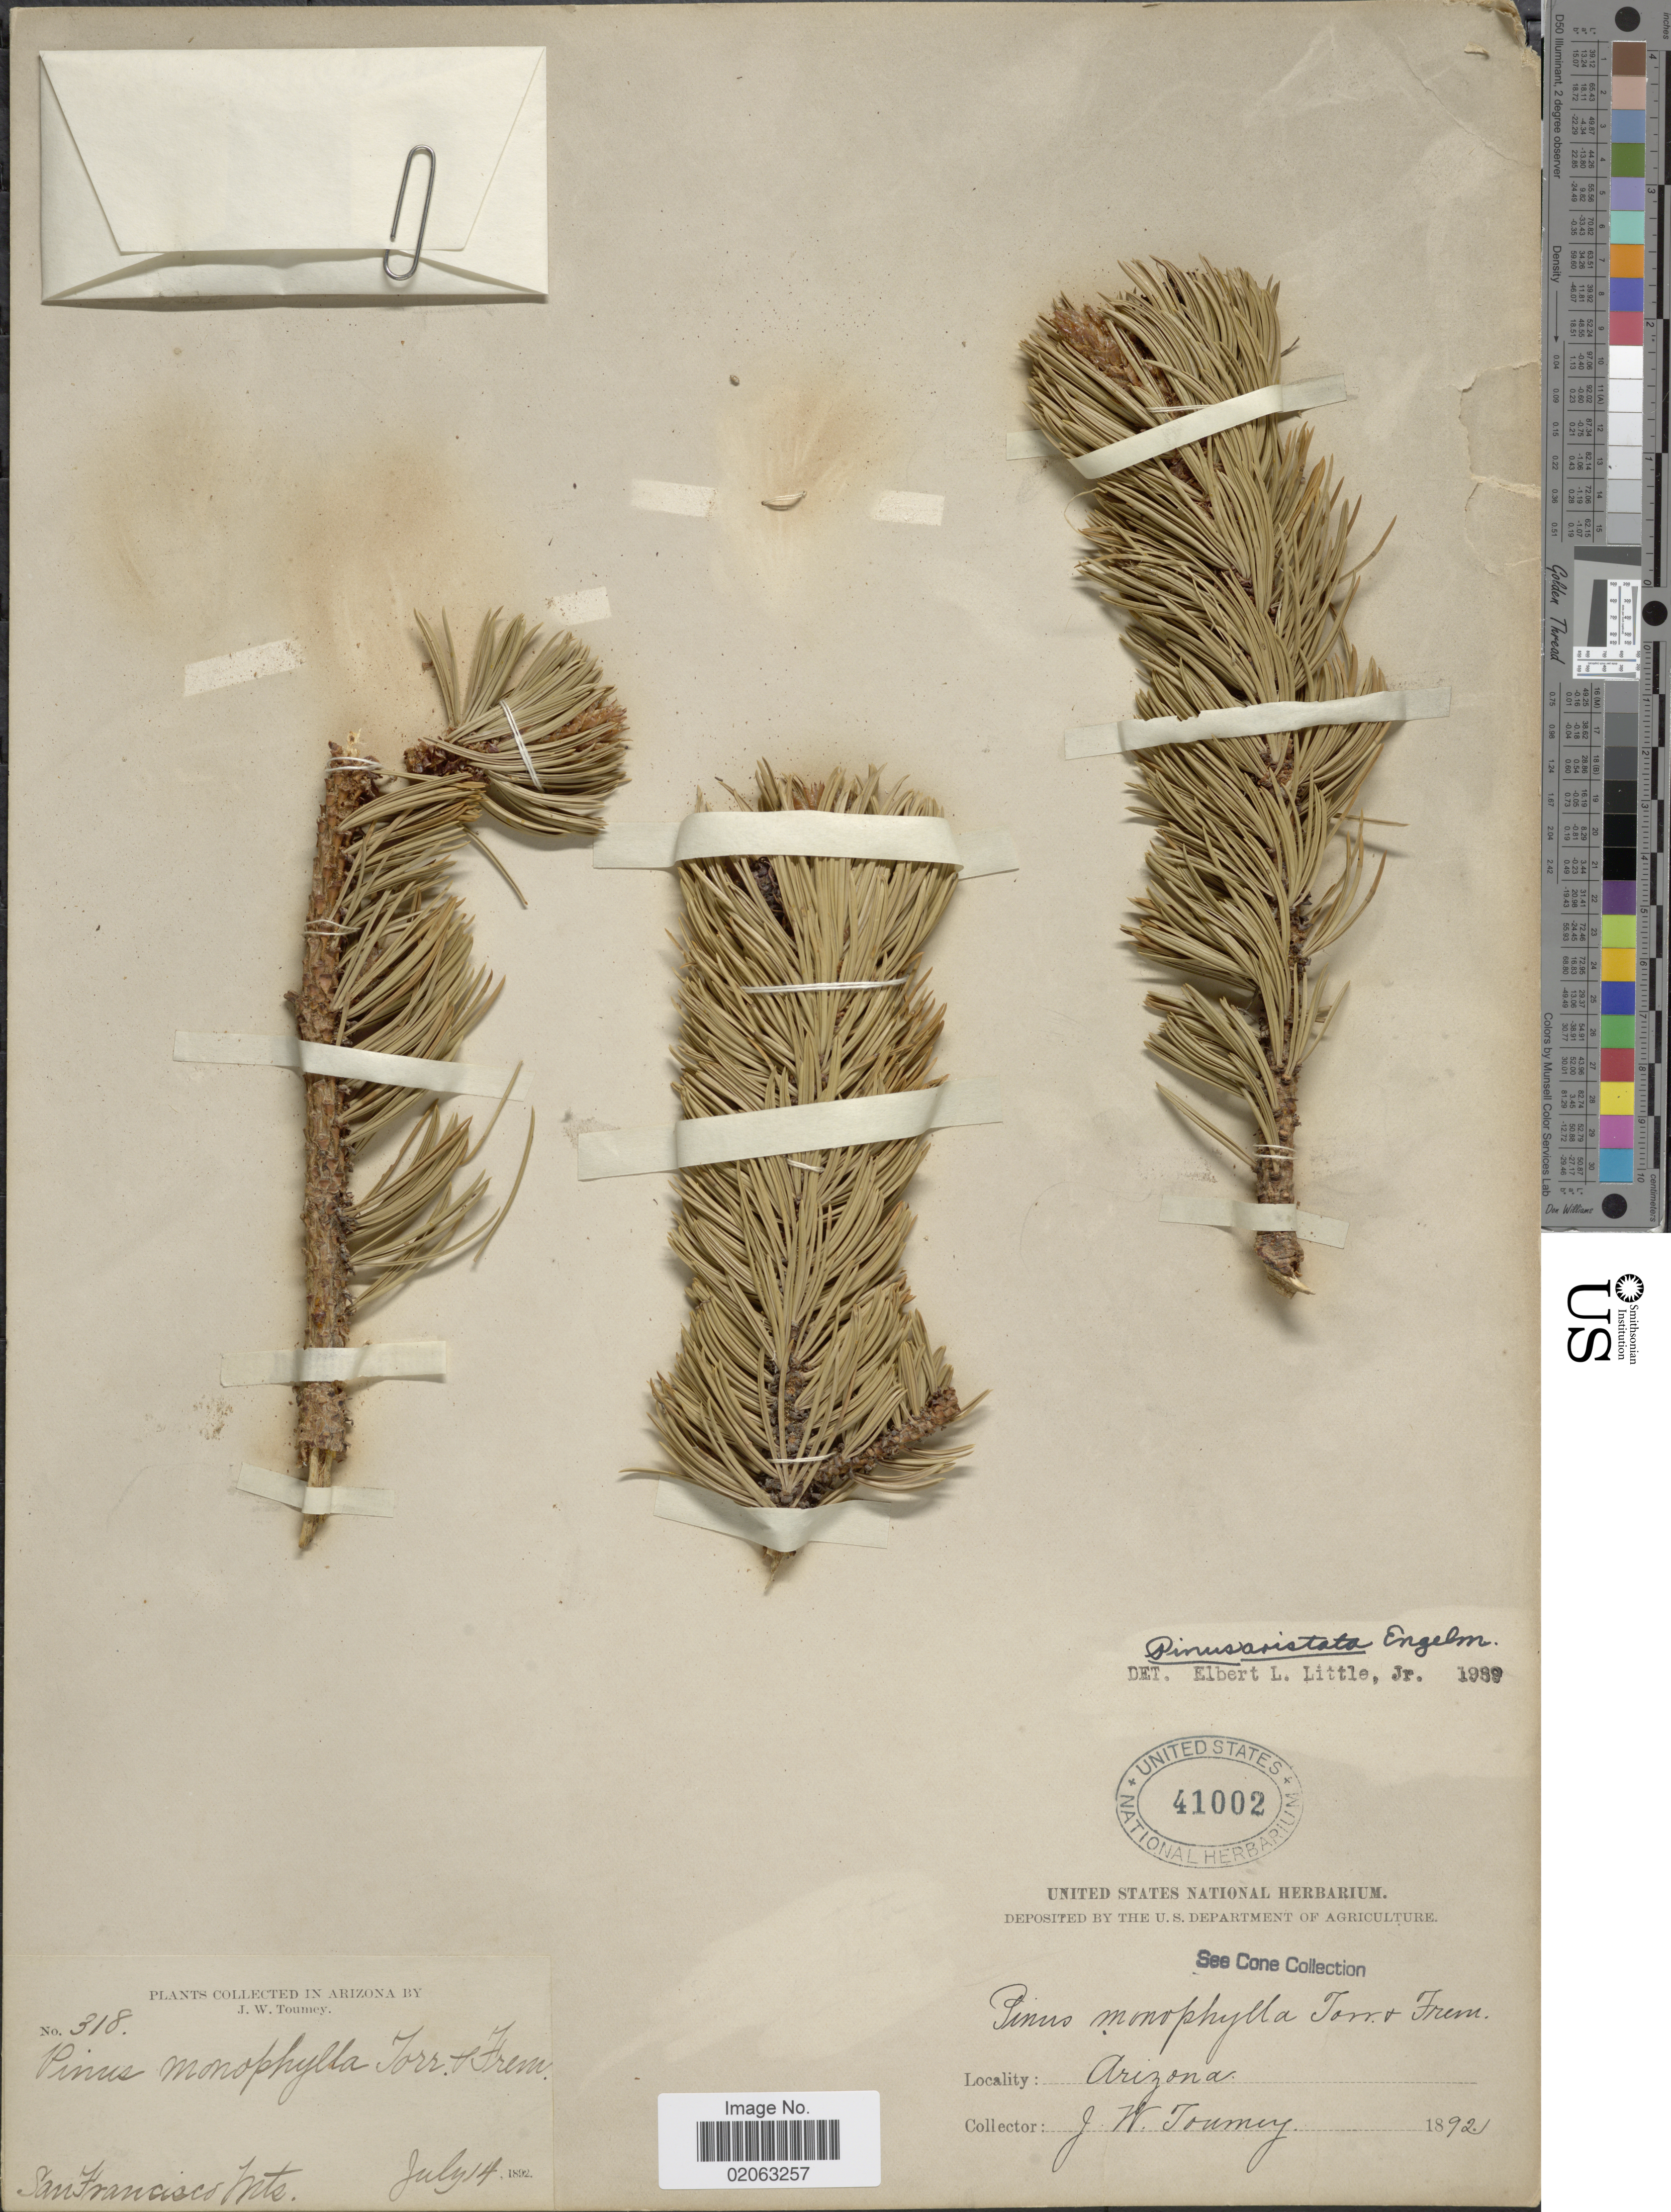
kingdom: Plantae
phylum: Tracheophyta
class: Pinopsida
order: Pinales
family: Pinaceae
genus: Pinus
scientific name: Pinus aristata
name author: Engelm.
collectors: J. W. Toumey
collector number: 318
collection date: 1892-07-14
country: United States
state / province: Arizona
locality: San Francisco Mts.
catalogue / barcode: US 41002